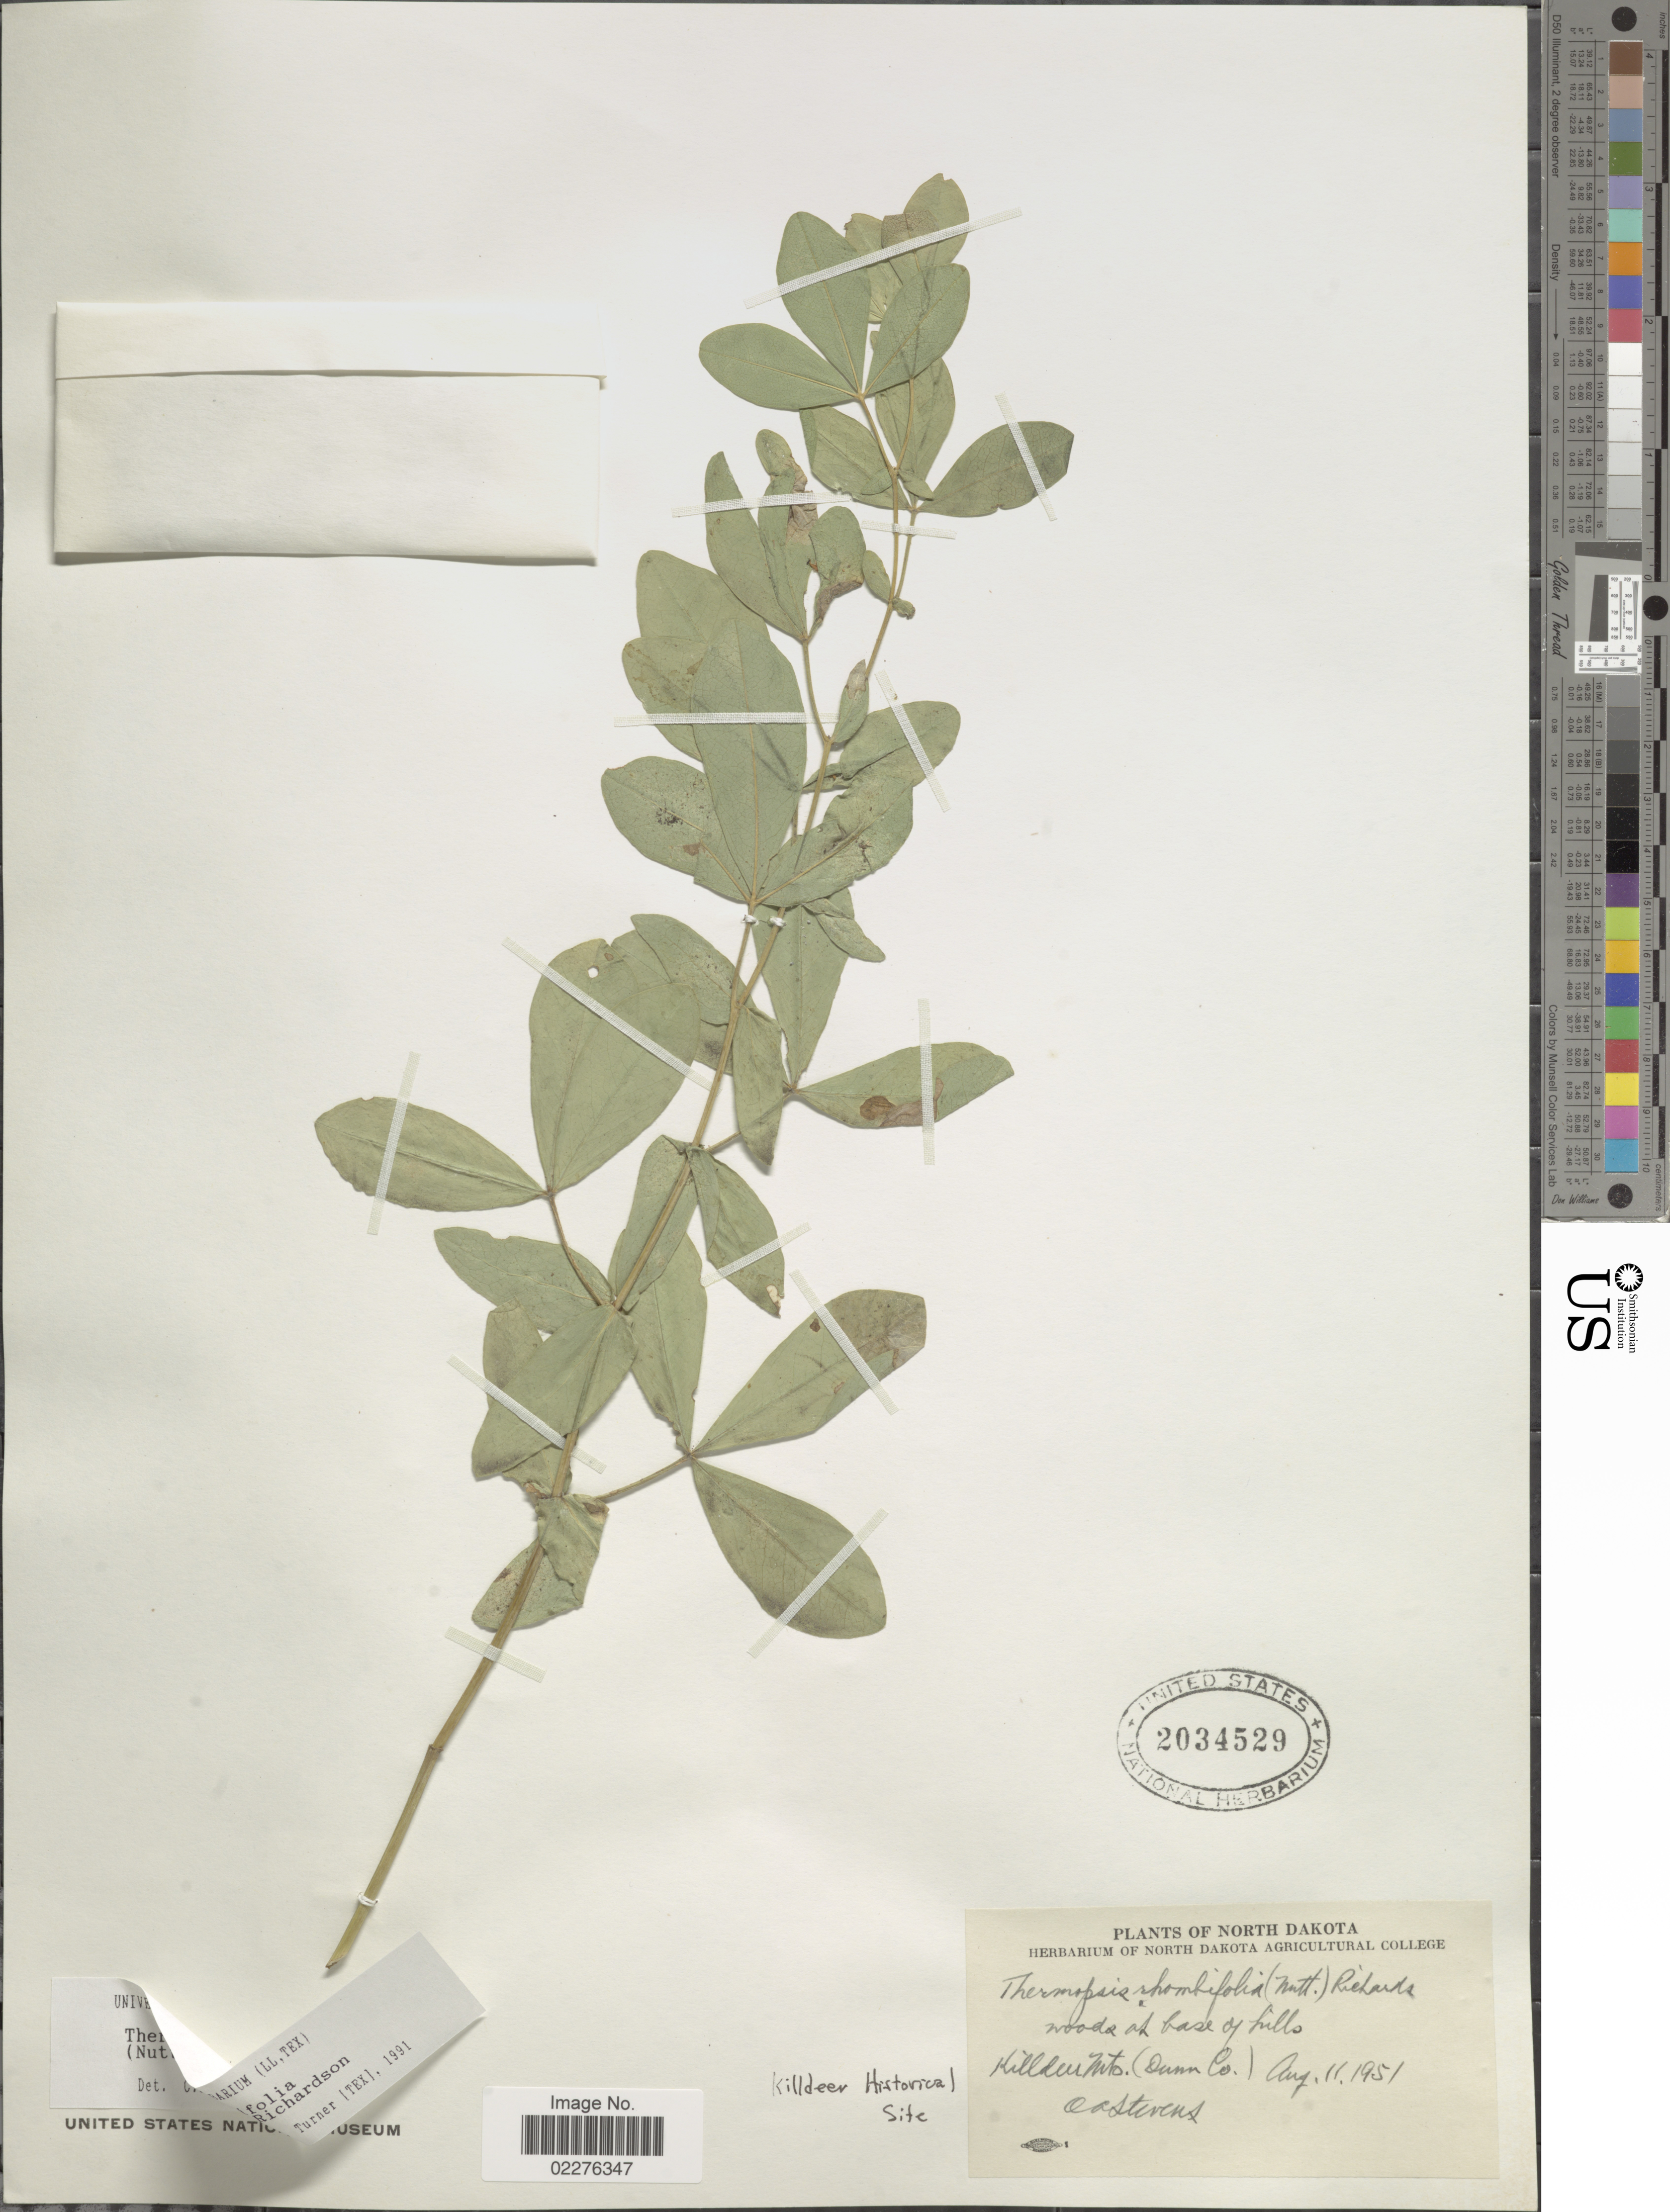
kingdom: Plantae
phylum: Tracheophyta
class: Magnoliopsida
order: Fabales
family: Fabaceae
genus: Thermopsis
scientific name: Thermopsis rhombifolia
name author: Richardson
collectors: O. A. Stevens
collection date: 1951-08-11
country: United States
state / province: North Dakota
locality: Woods at base of hills Killdur Mts (Dunn Co)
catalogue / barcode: US 2034529